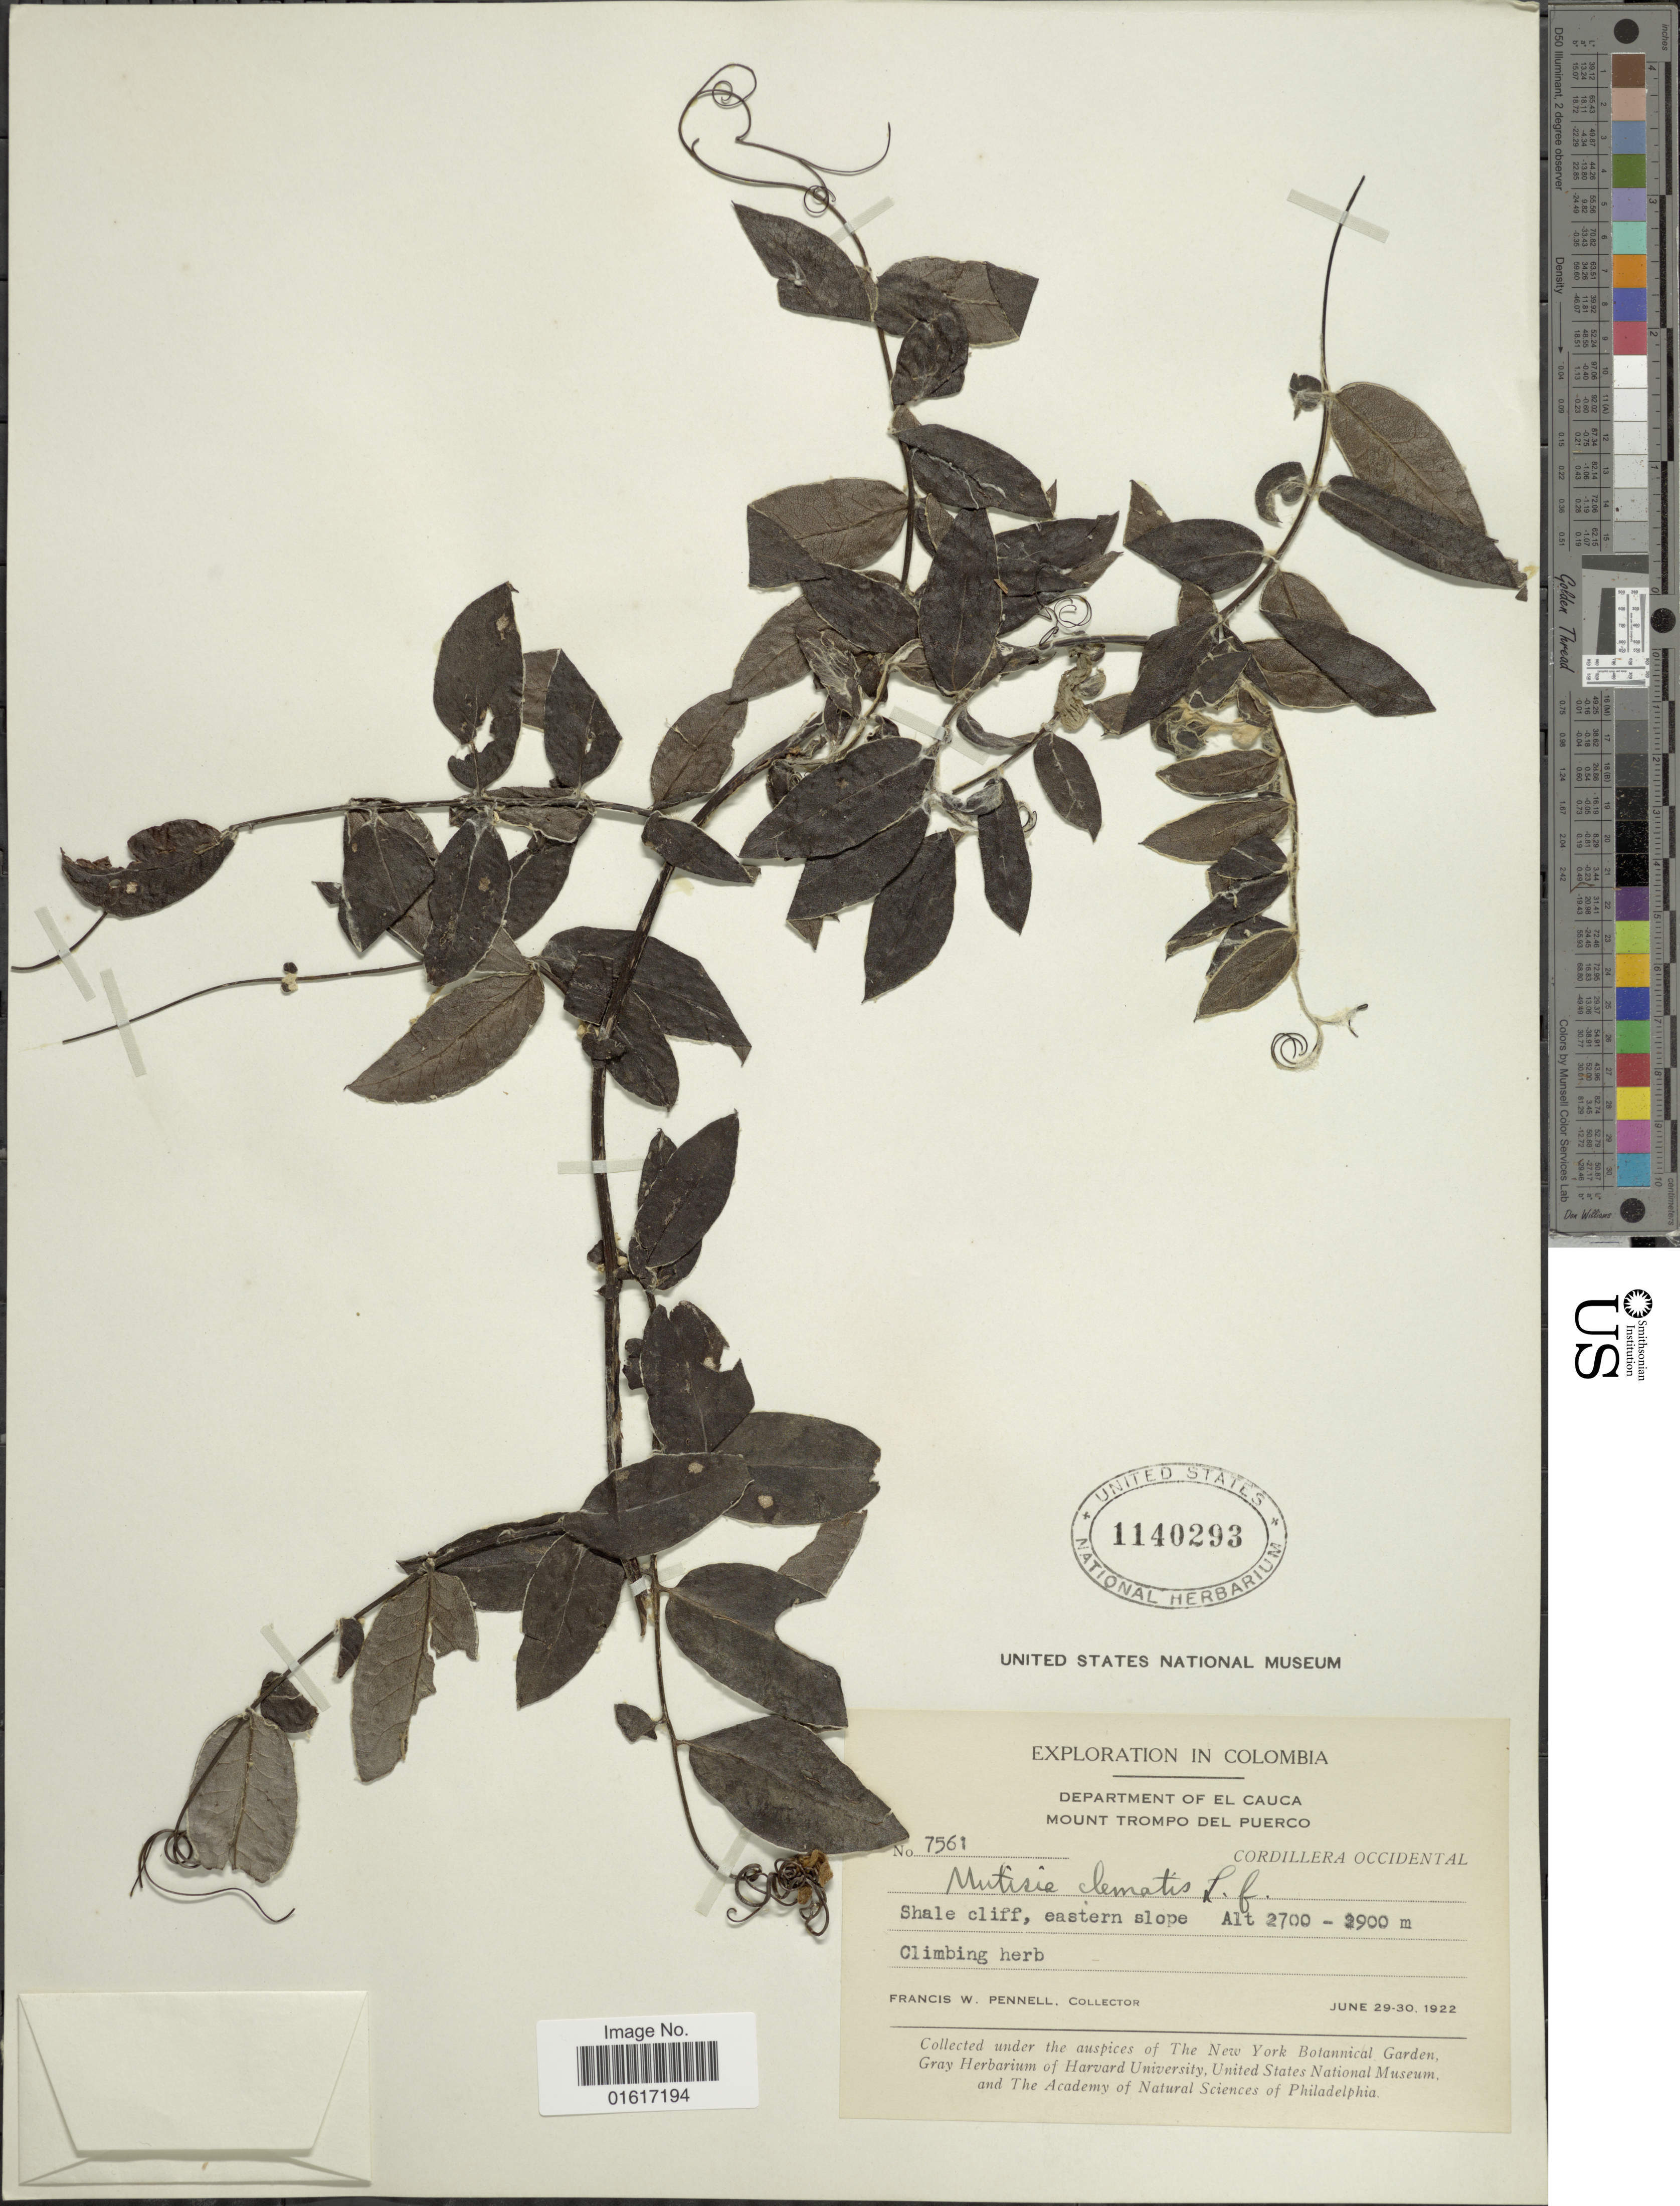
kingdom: Plantae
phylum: Tracheophyta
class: Magnoliopsida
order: Asterales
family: Asteraceae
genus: Mutisia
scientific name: Mutisia clematis var. clematis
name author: L. f.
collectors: F. W. Pennell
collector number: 7561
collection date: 1922-06-29/1922-06-30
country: Colombia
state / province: Cauca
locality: Mount Trompo del Puerco. Cordillera Occidental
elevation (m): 2700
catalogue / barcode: US 1140293